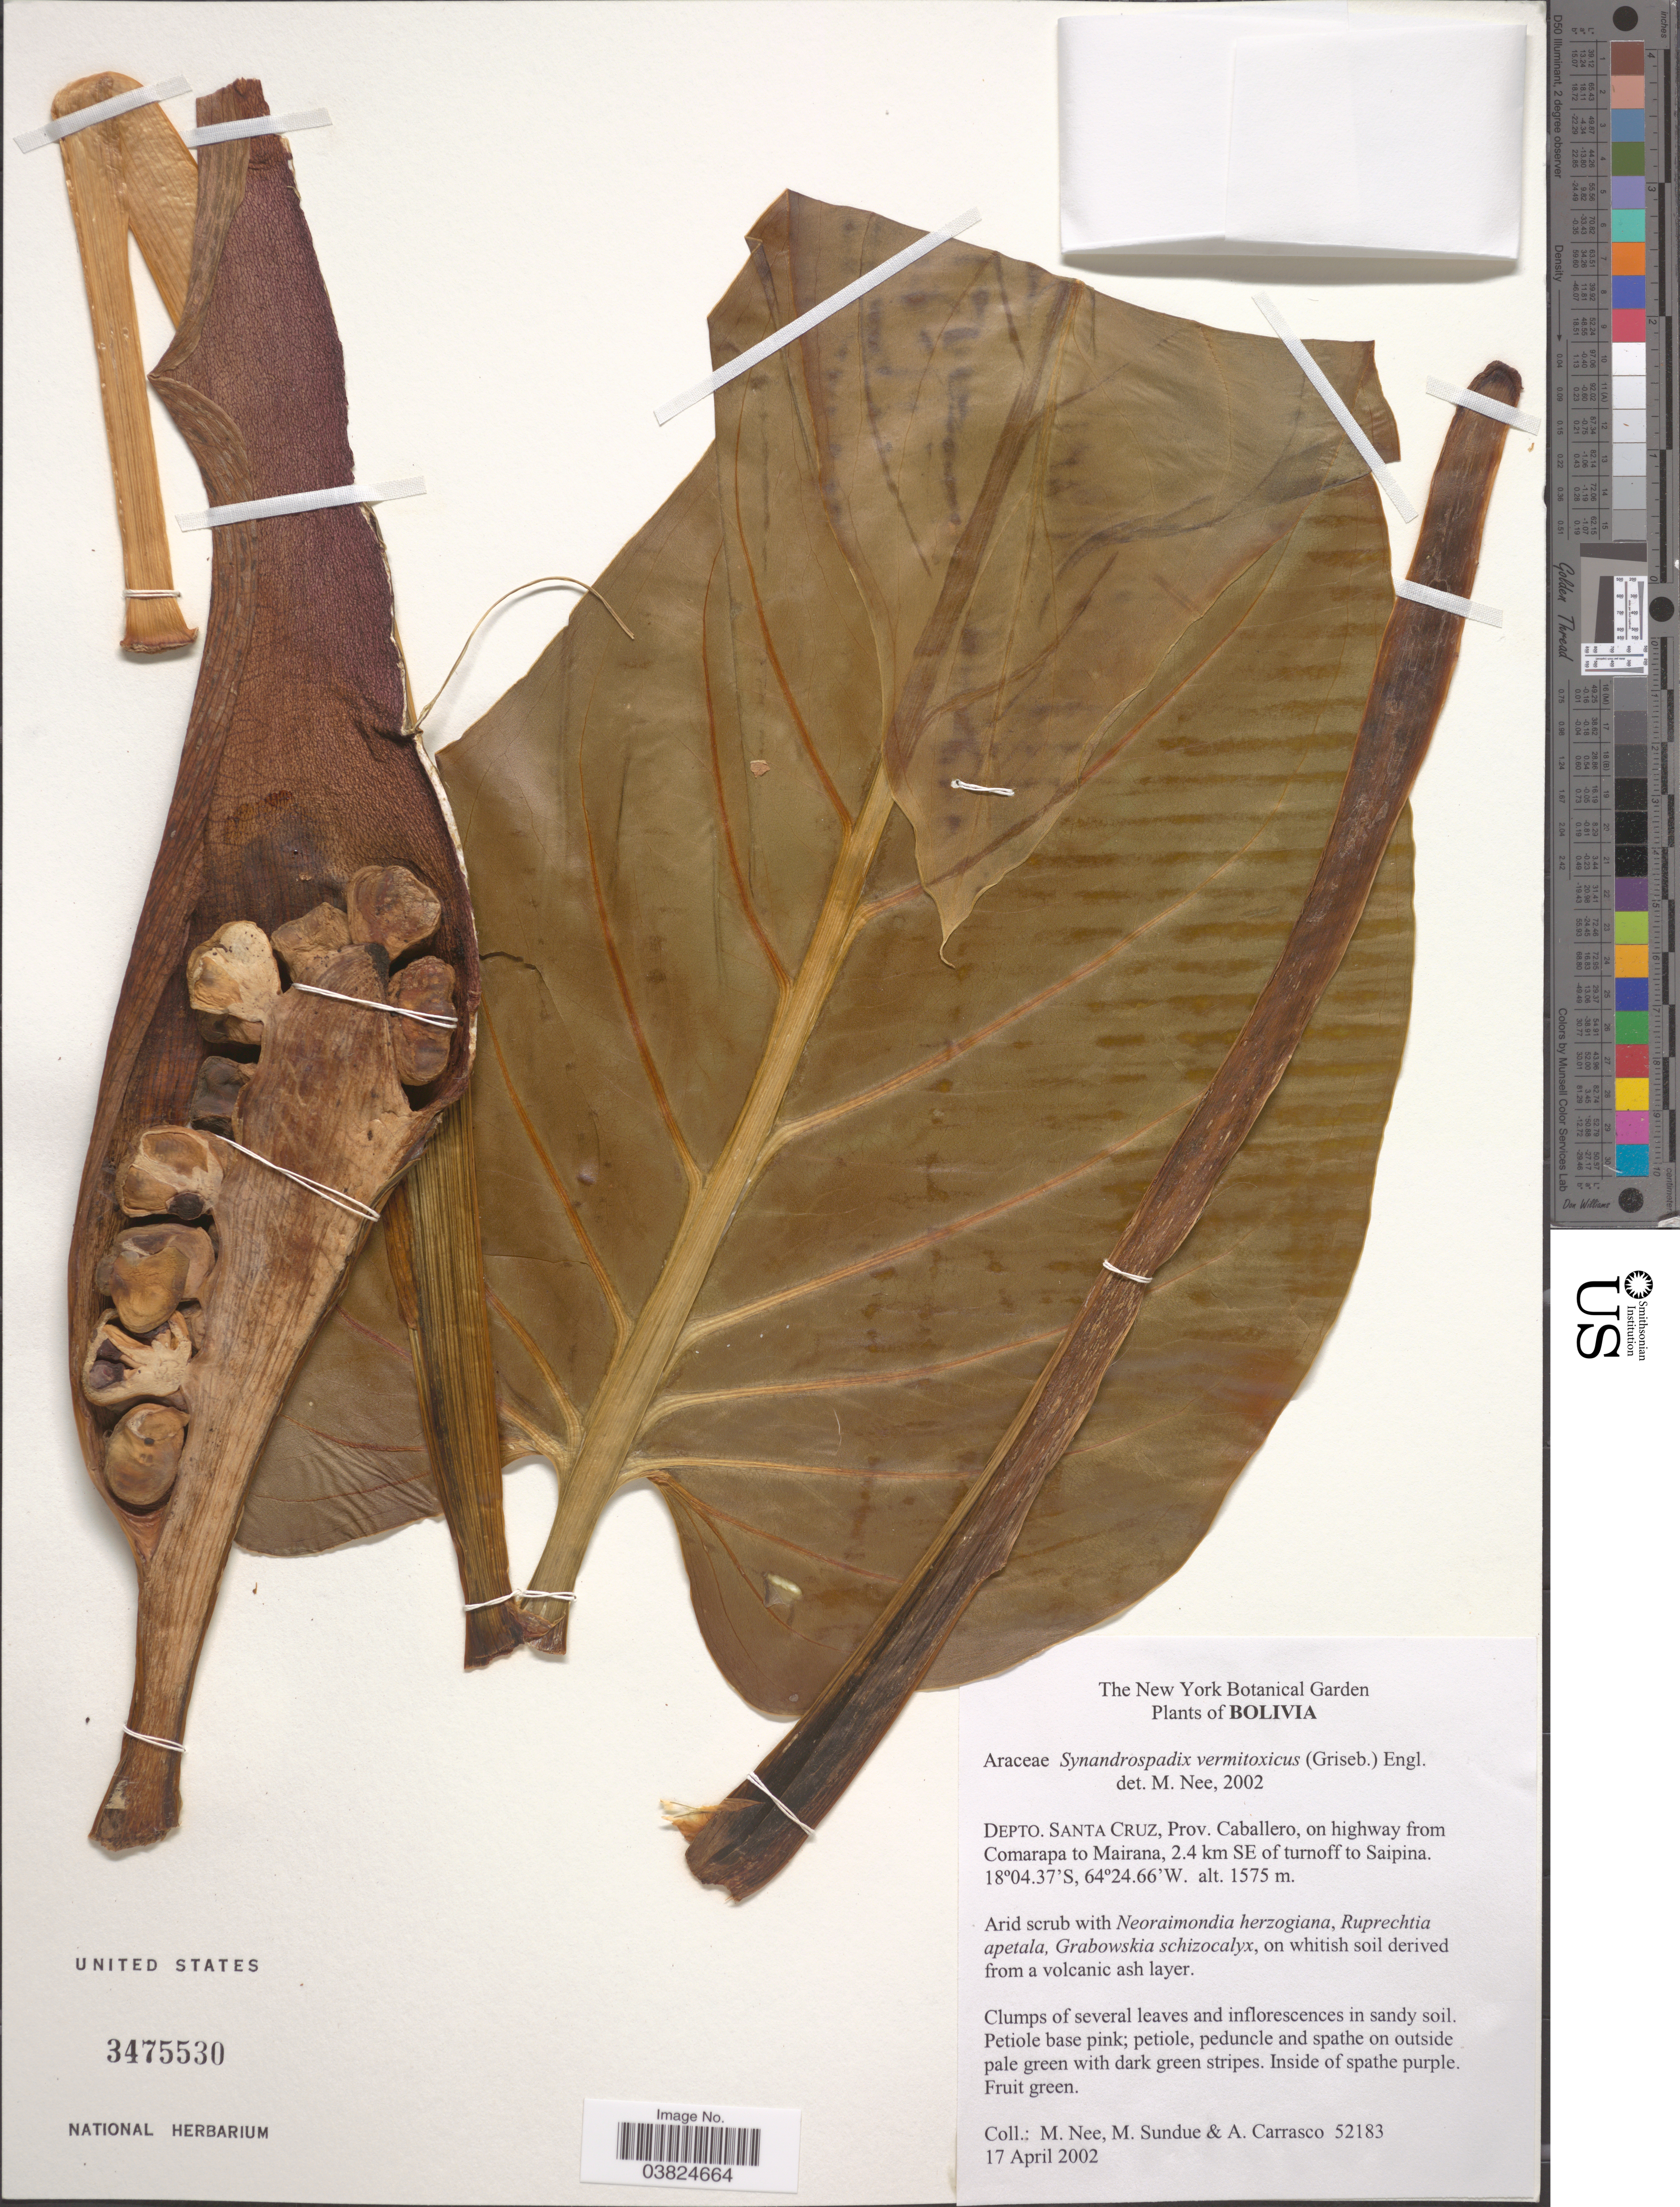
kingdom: Plantae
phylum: Tracheophyta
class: Liliopsida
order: Alismatales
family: Araceae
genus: Synandrospadix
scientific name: Synandrospadix vermitoxicus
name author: (Griseb.) Engl.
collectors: M. Nee, M. Sundue & A. Carrasco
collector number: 52183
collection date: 2002-04-17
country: Bolivia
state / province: Santa Cruz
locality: Depto. Santa Cruz, Prov. Caballero, on highway from Comarapa to Mairan, 2.4 km SE of turnoff to Saipina.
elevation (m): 1575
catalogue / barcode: US 3475530